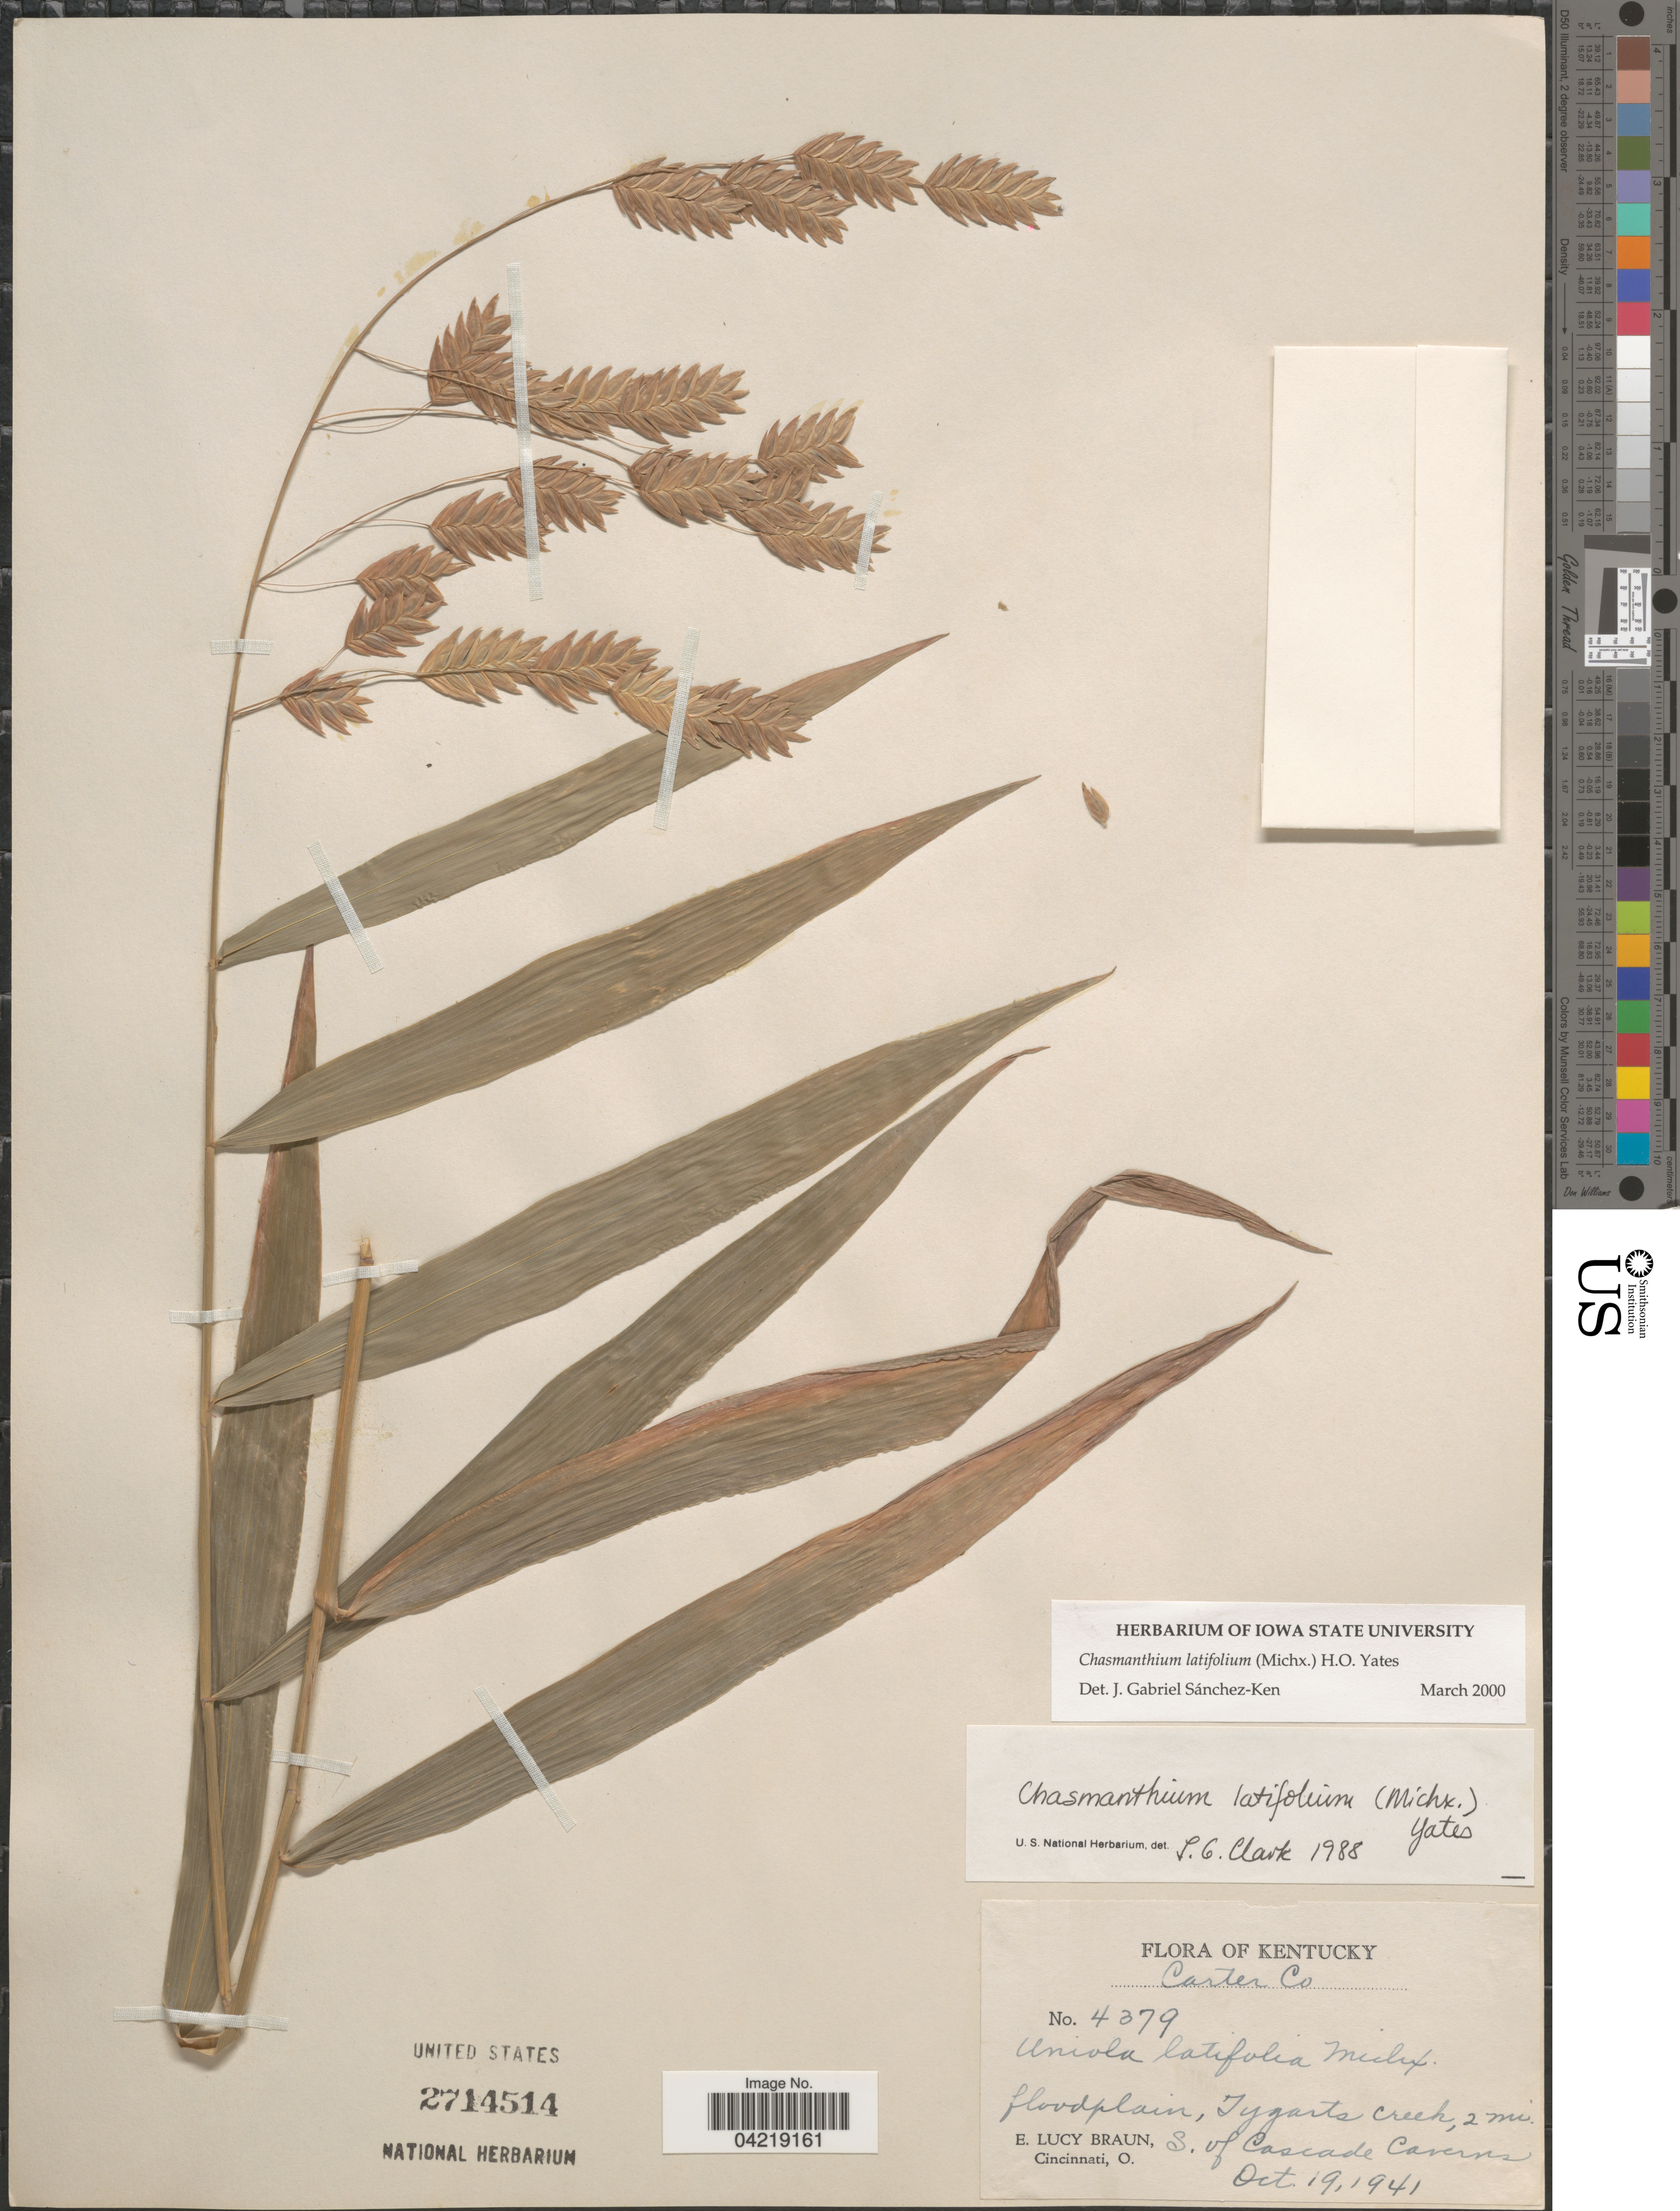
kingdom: Plantae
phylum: Tracheophyta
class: Liliopsida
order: Poales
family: Poaceae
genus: Chasmanthium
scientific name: Chasmanthium latifolium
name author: (Michx.) H.O. Yates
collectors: E. L. Braun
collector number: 4379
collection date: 1941-10-19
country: United States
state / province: Kentucky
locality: Carter Co. Floodplain, Tygarts Creek, 2 mi. S. of Cascade Caverns.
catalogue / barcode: US 2714514